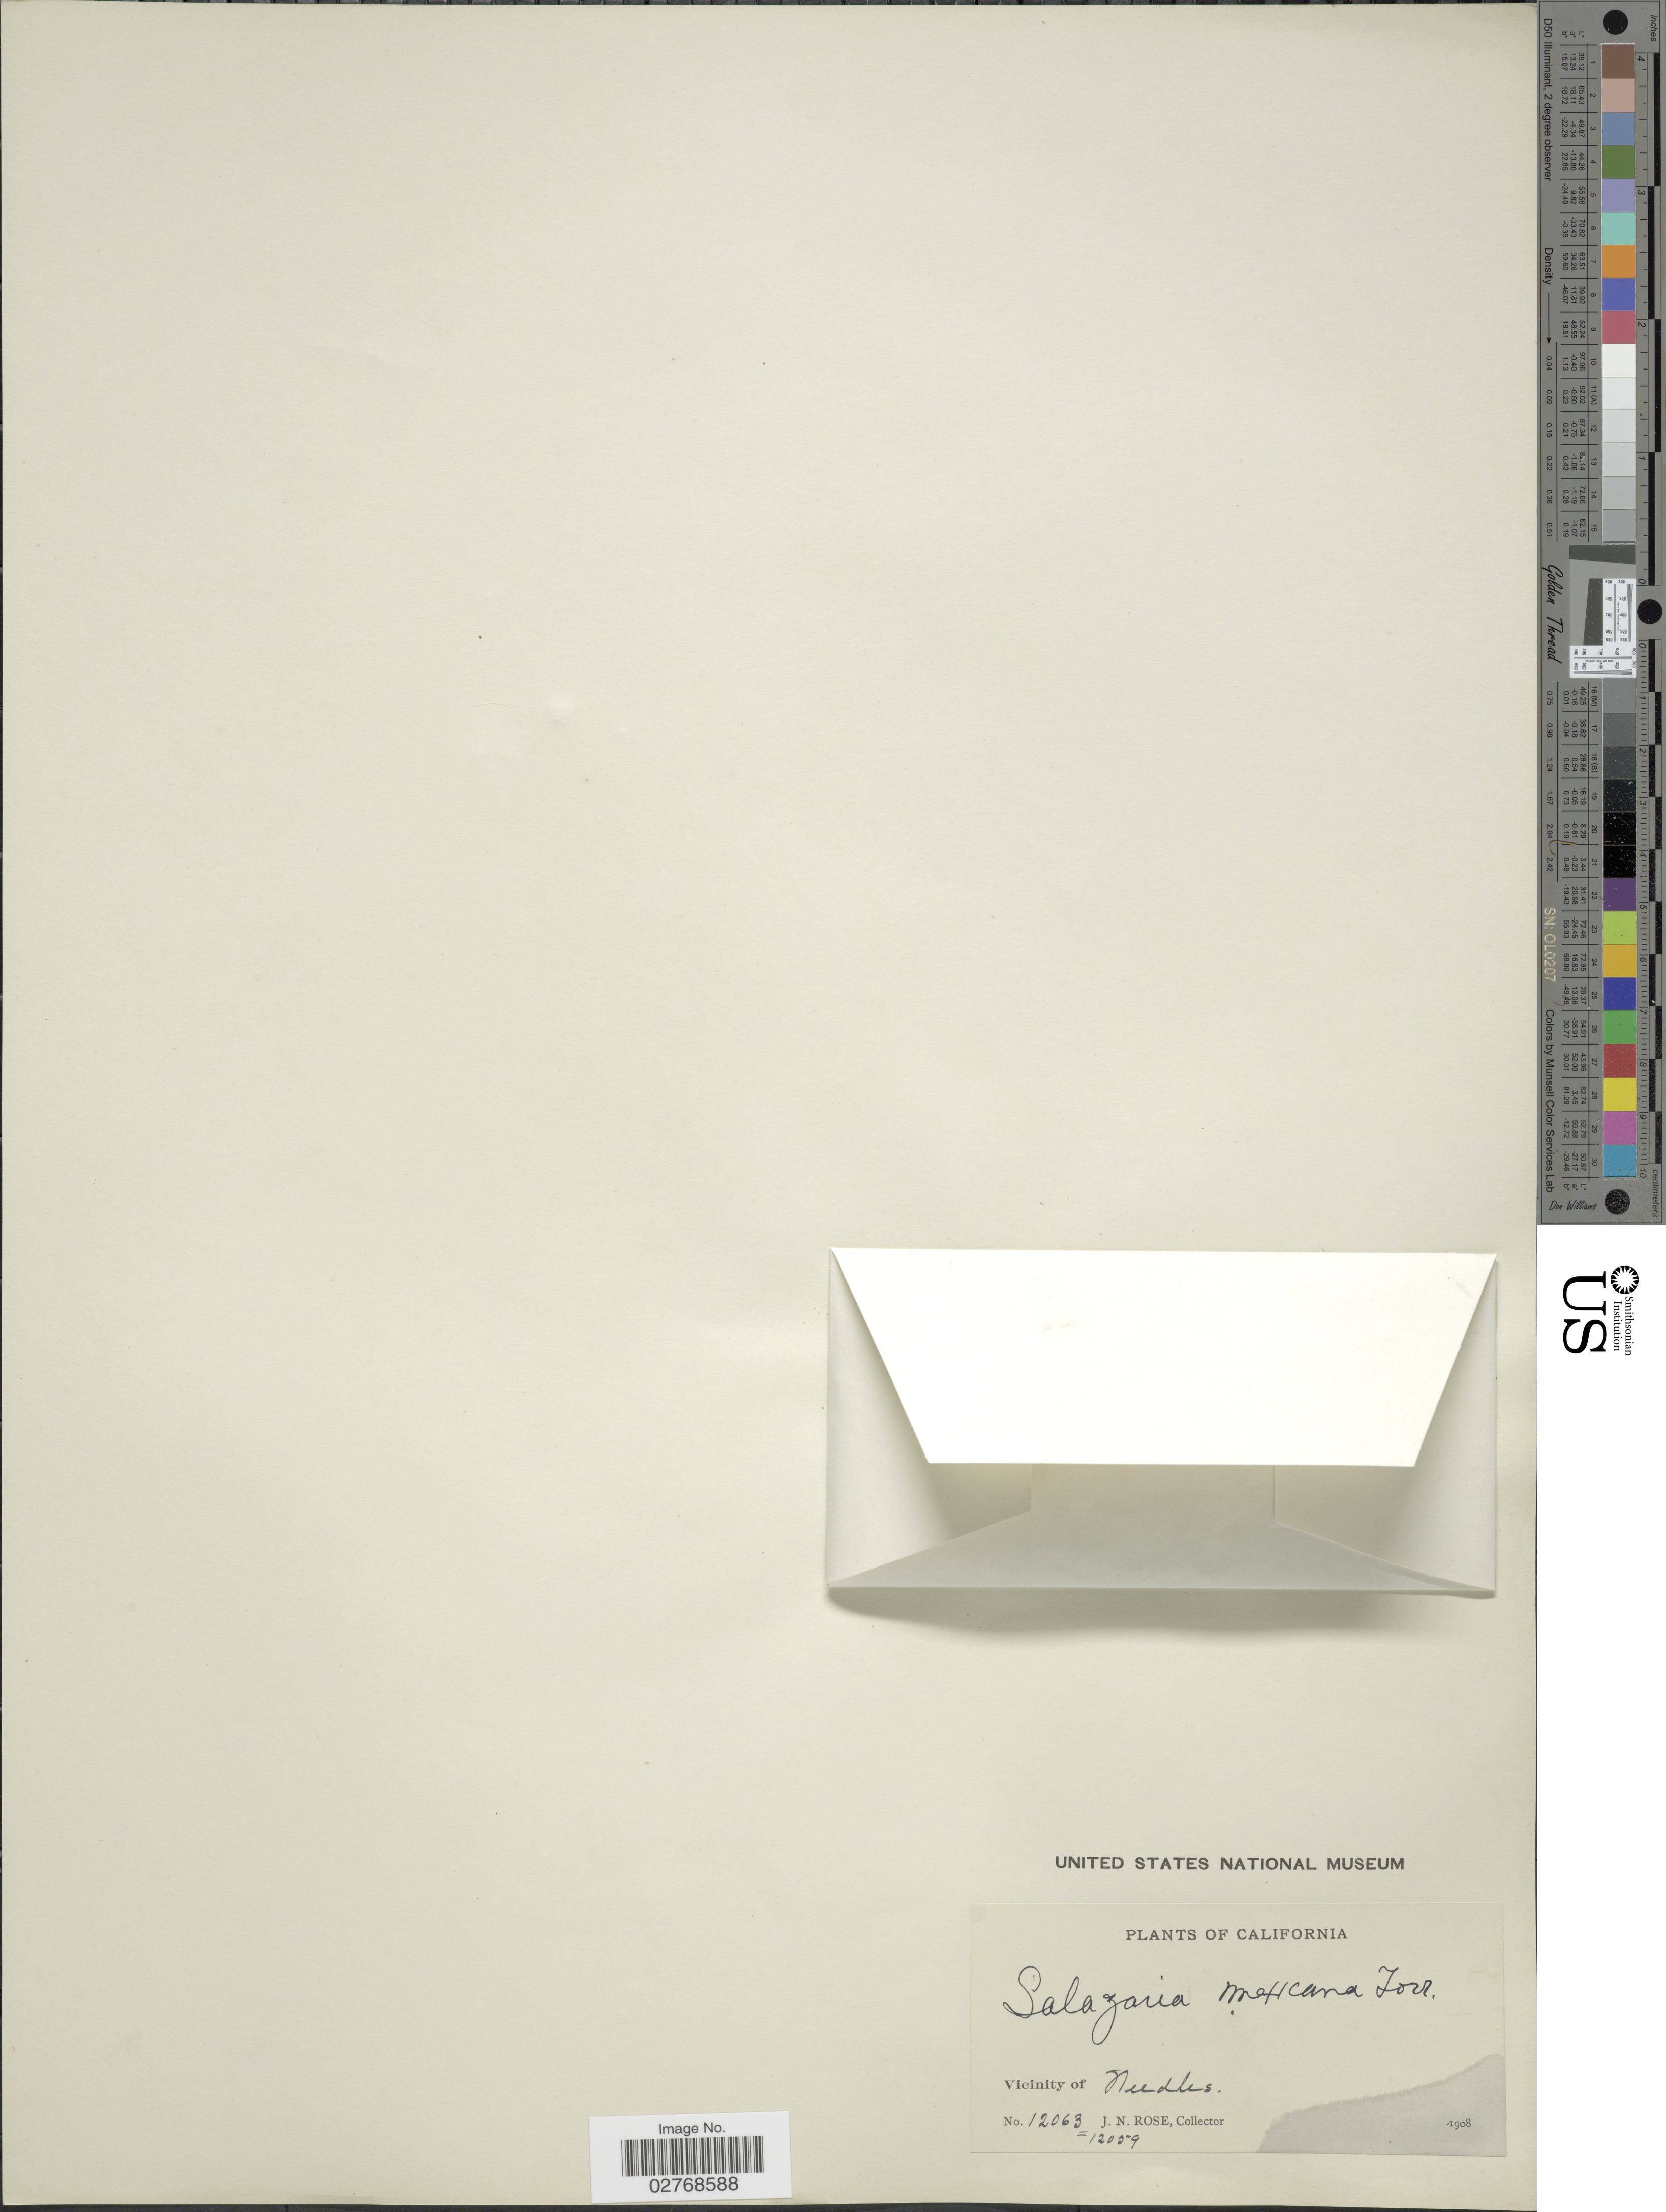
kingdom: Plantae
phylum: Tracheophyta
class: Magnoliopsida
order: Lamiales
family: Lamiaceae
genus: Scutellaria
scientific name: Scutellaria mexicana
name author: (Torr.) A.J. Paton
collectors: J. N. Rose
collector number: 12063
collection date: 1908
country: United States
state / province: California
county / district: San Bernardino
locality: Vicinity of Needles.